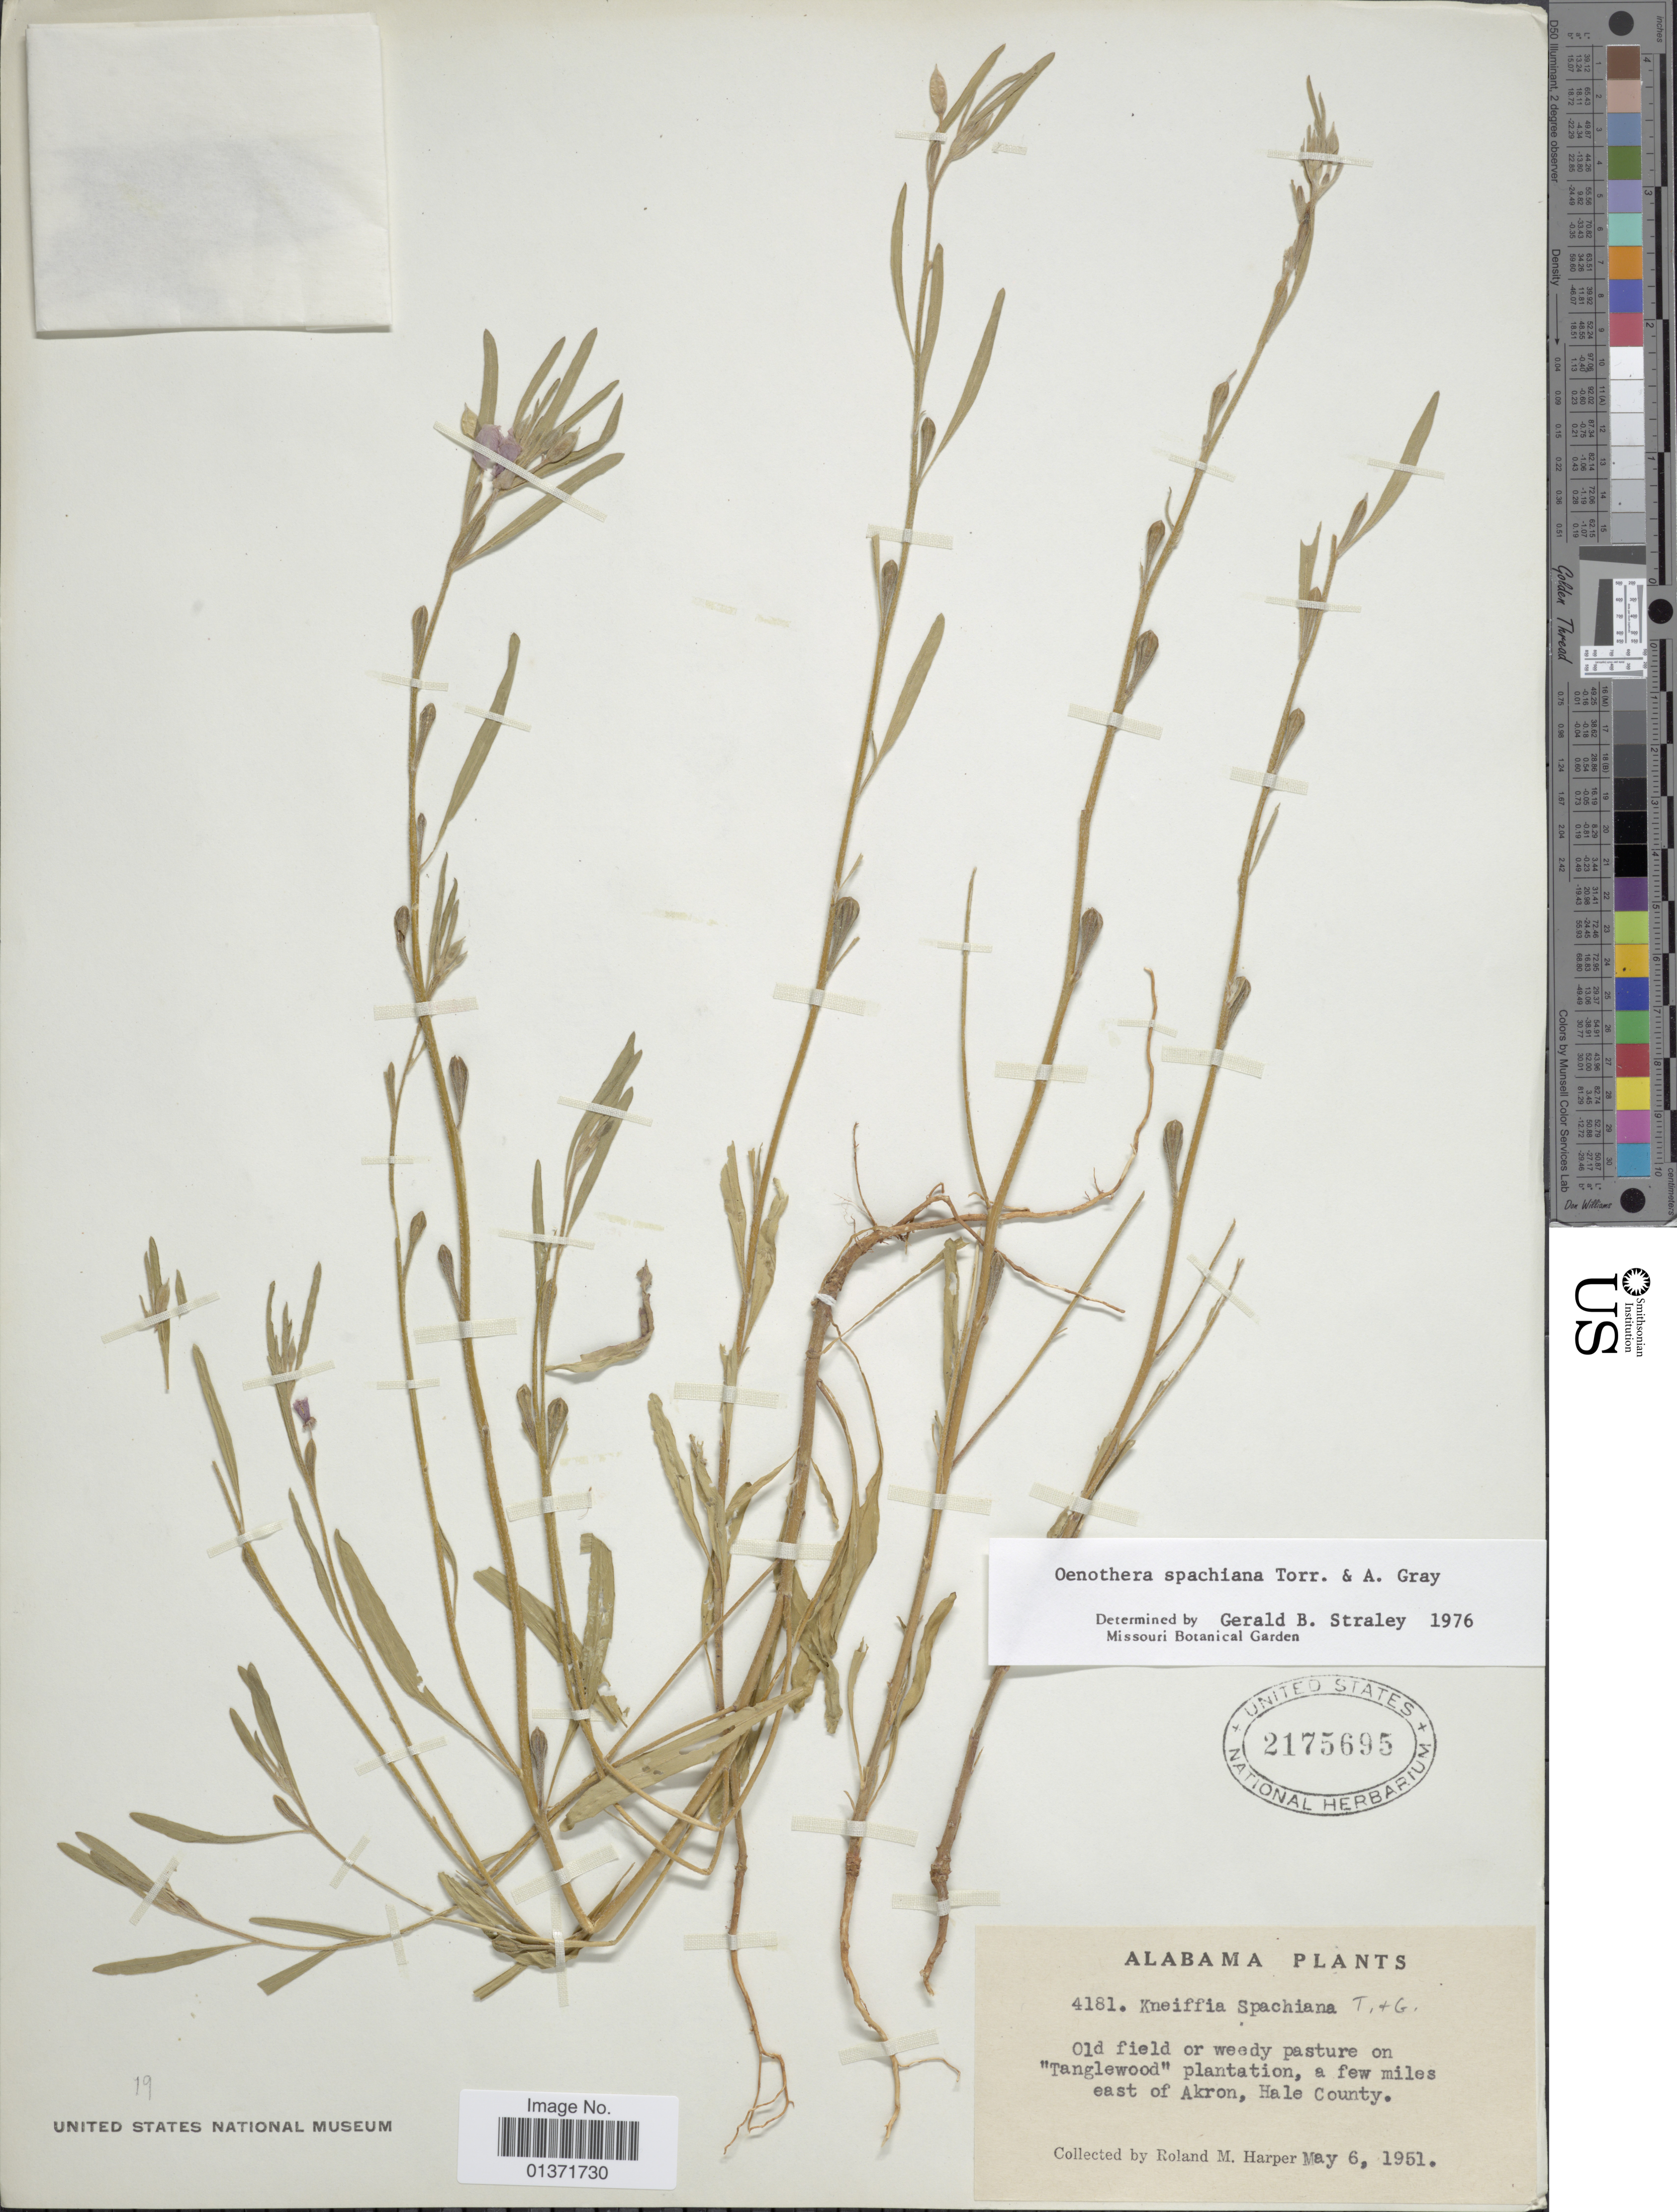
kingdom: Plantae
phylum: Tracheophyta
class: Magnoliopsida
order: Myrtales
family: Onagraceae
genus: Oenothera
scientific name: Oenothera spachiana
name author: Torr. & A. Gray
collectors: R. M. Harper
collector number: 4181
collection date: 1951-05-06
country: United States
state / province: Alabama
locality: Tanglewood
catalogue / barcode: US 2175695